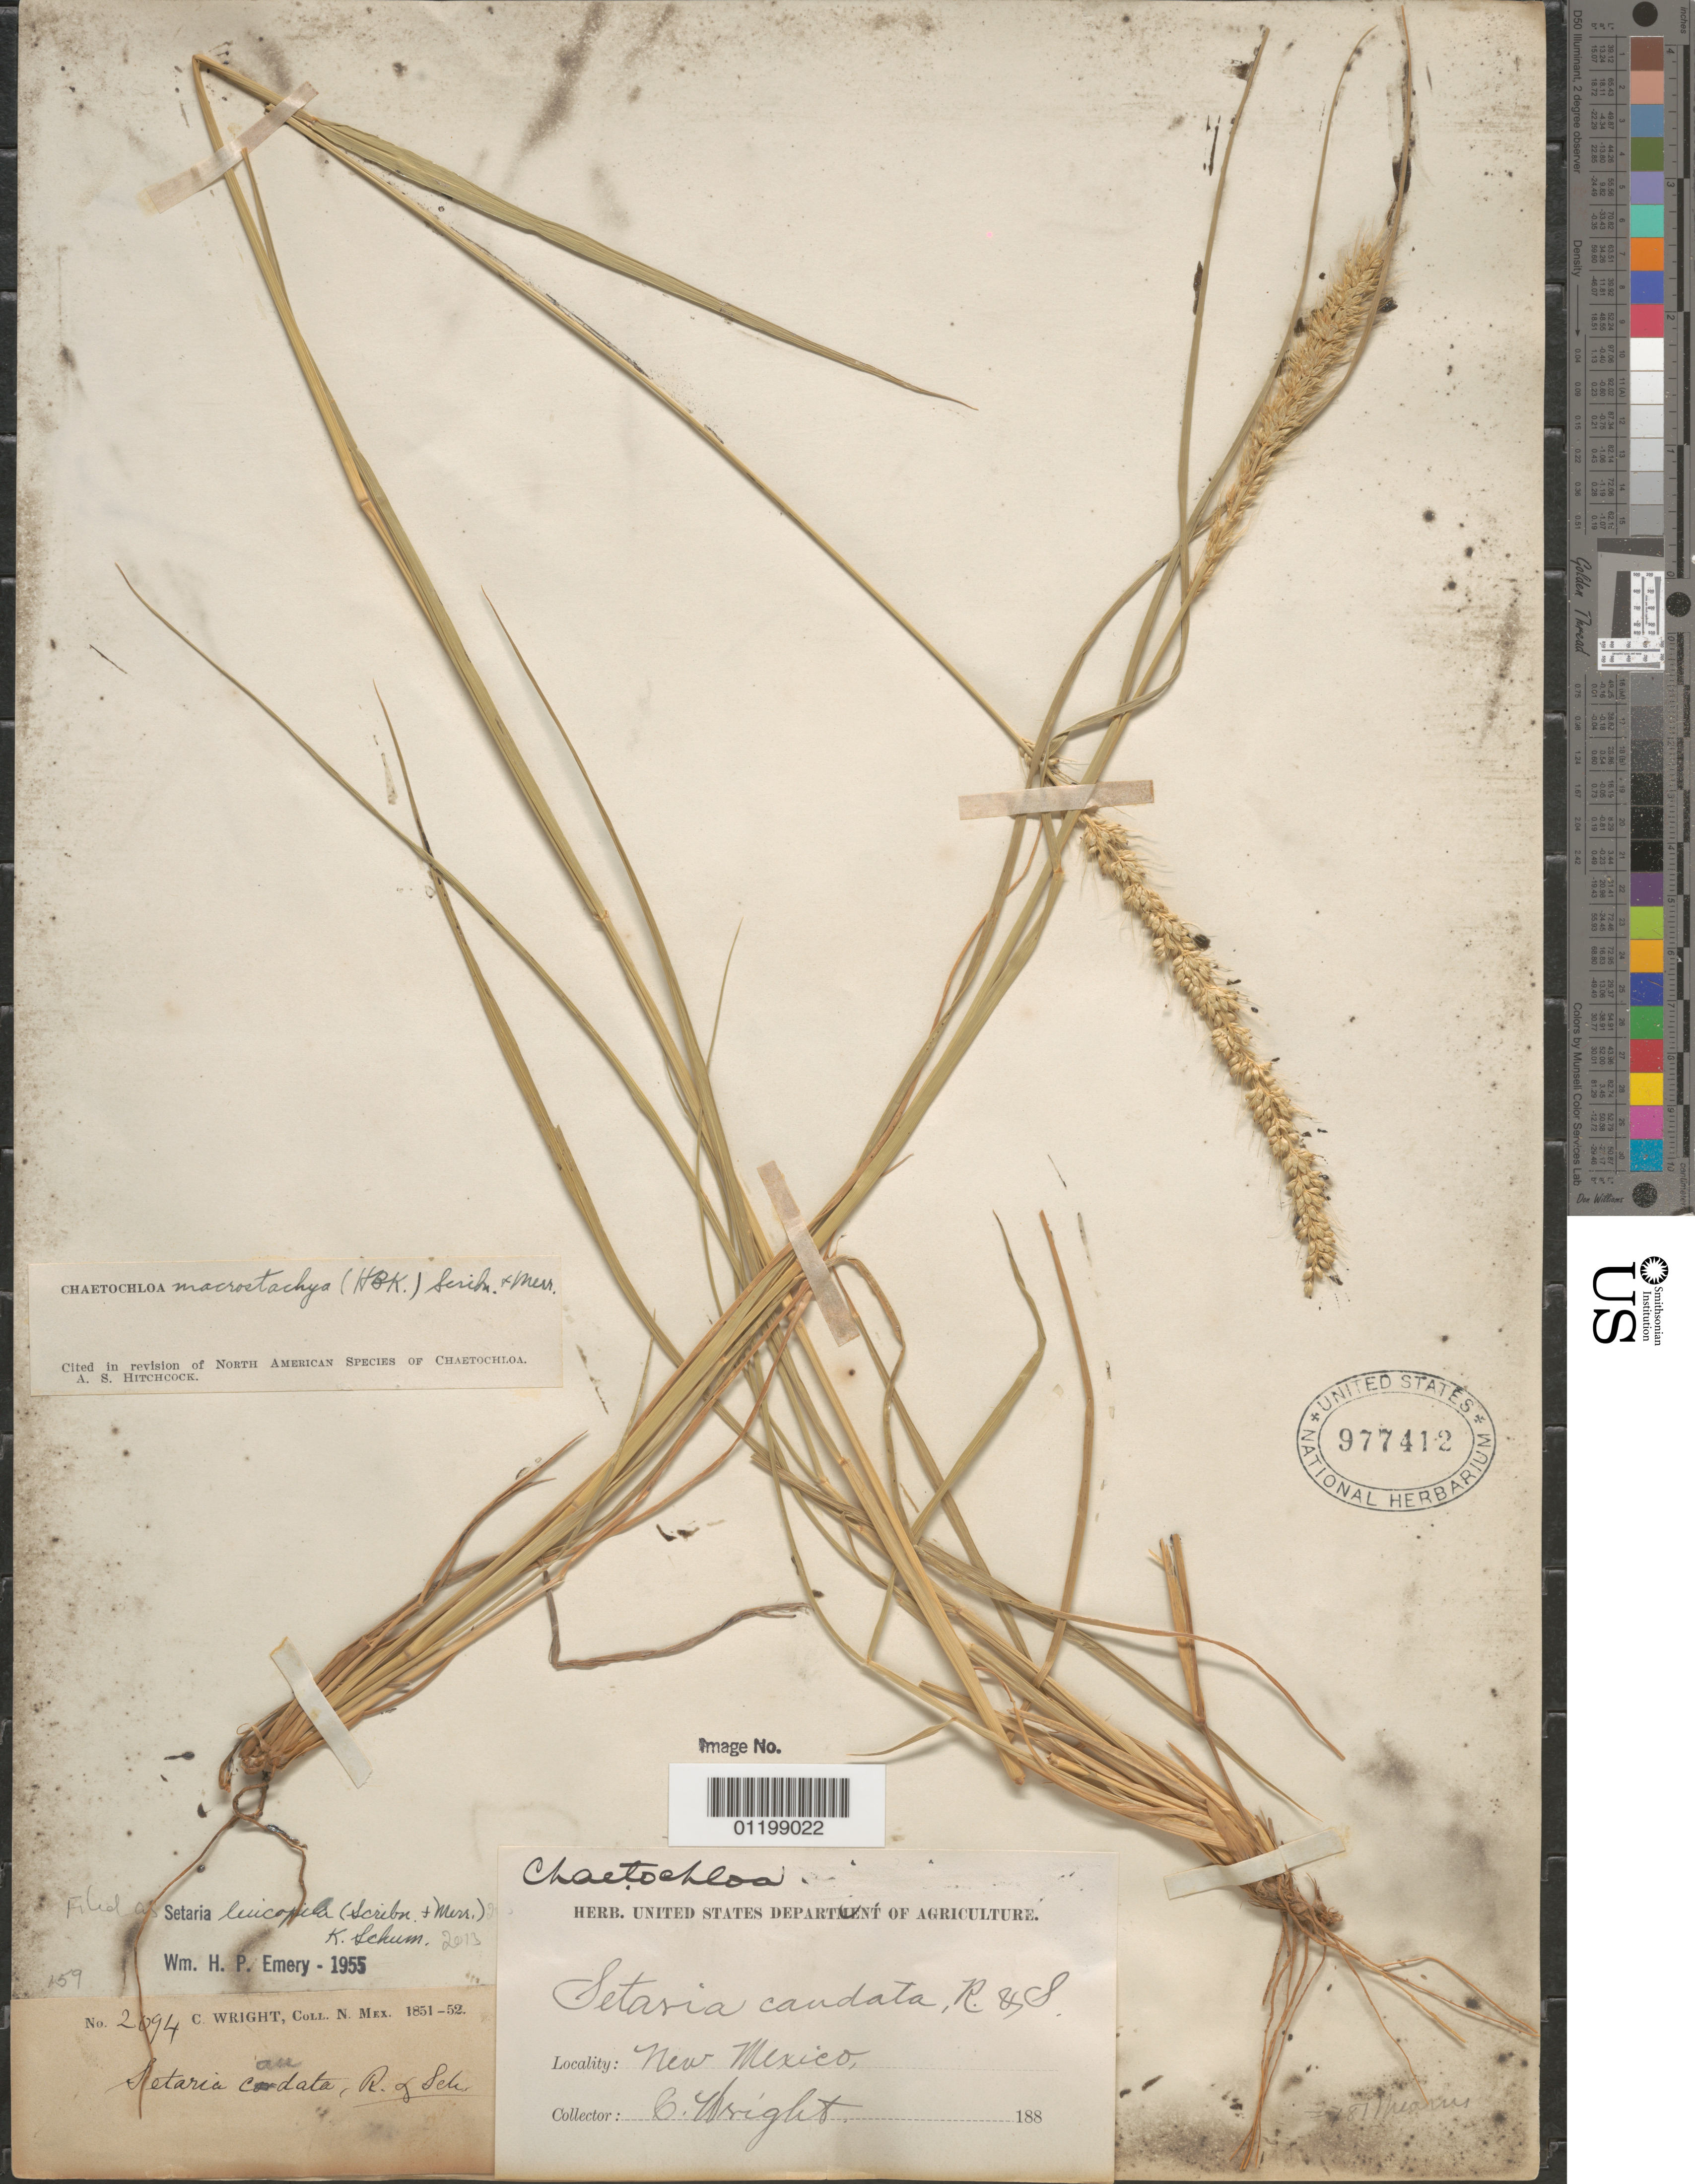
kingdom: Plantae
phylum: Tracheophyta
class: Liliopsida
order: Poales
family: Poaceae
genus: Setaria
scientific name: Setaria leucopila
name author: (Scribn. & Merr.) K. Schum.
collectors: C. Wright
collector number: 2094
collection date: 1851/1852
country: United States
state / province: New Mexico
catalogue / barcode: US 977412